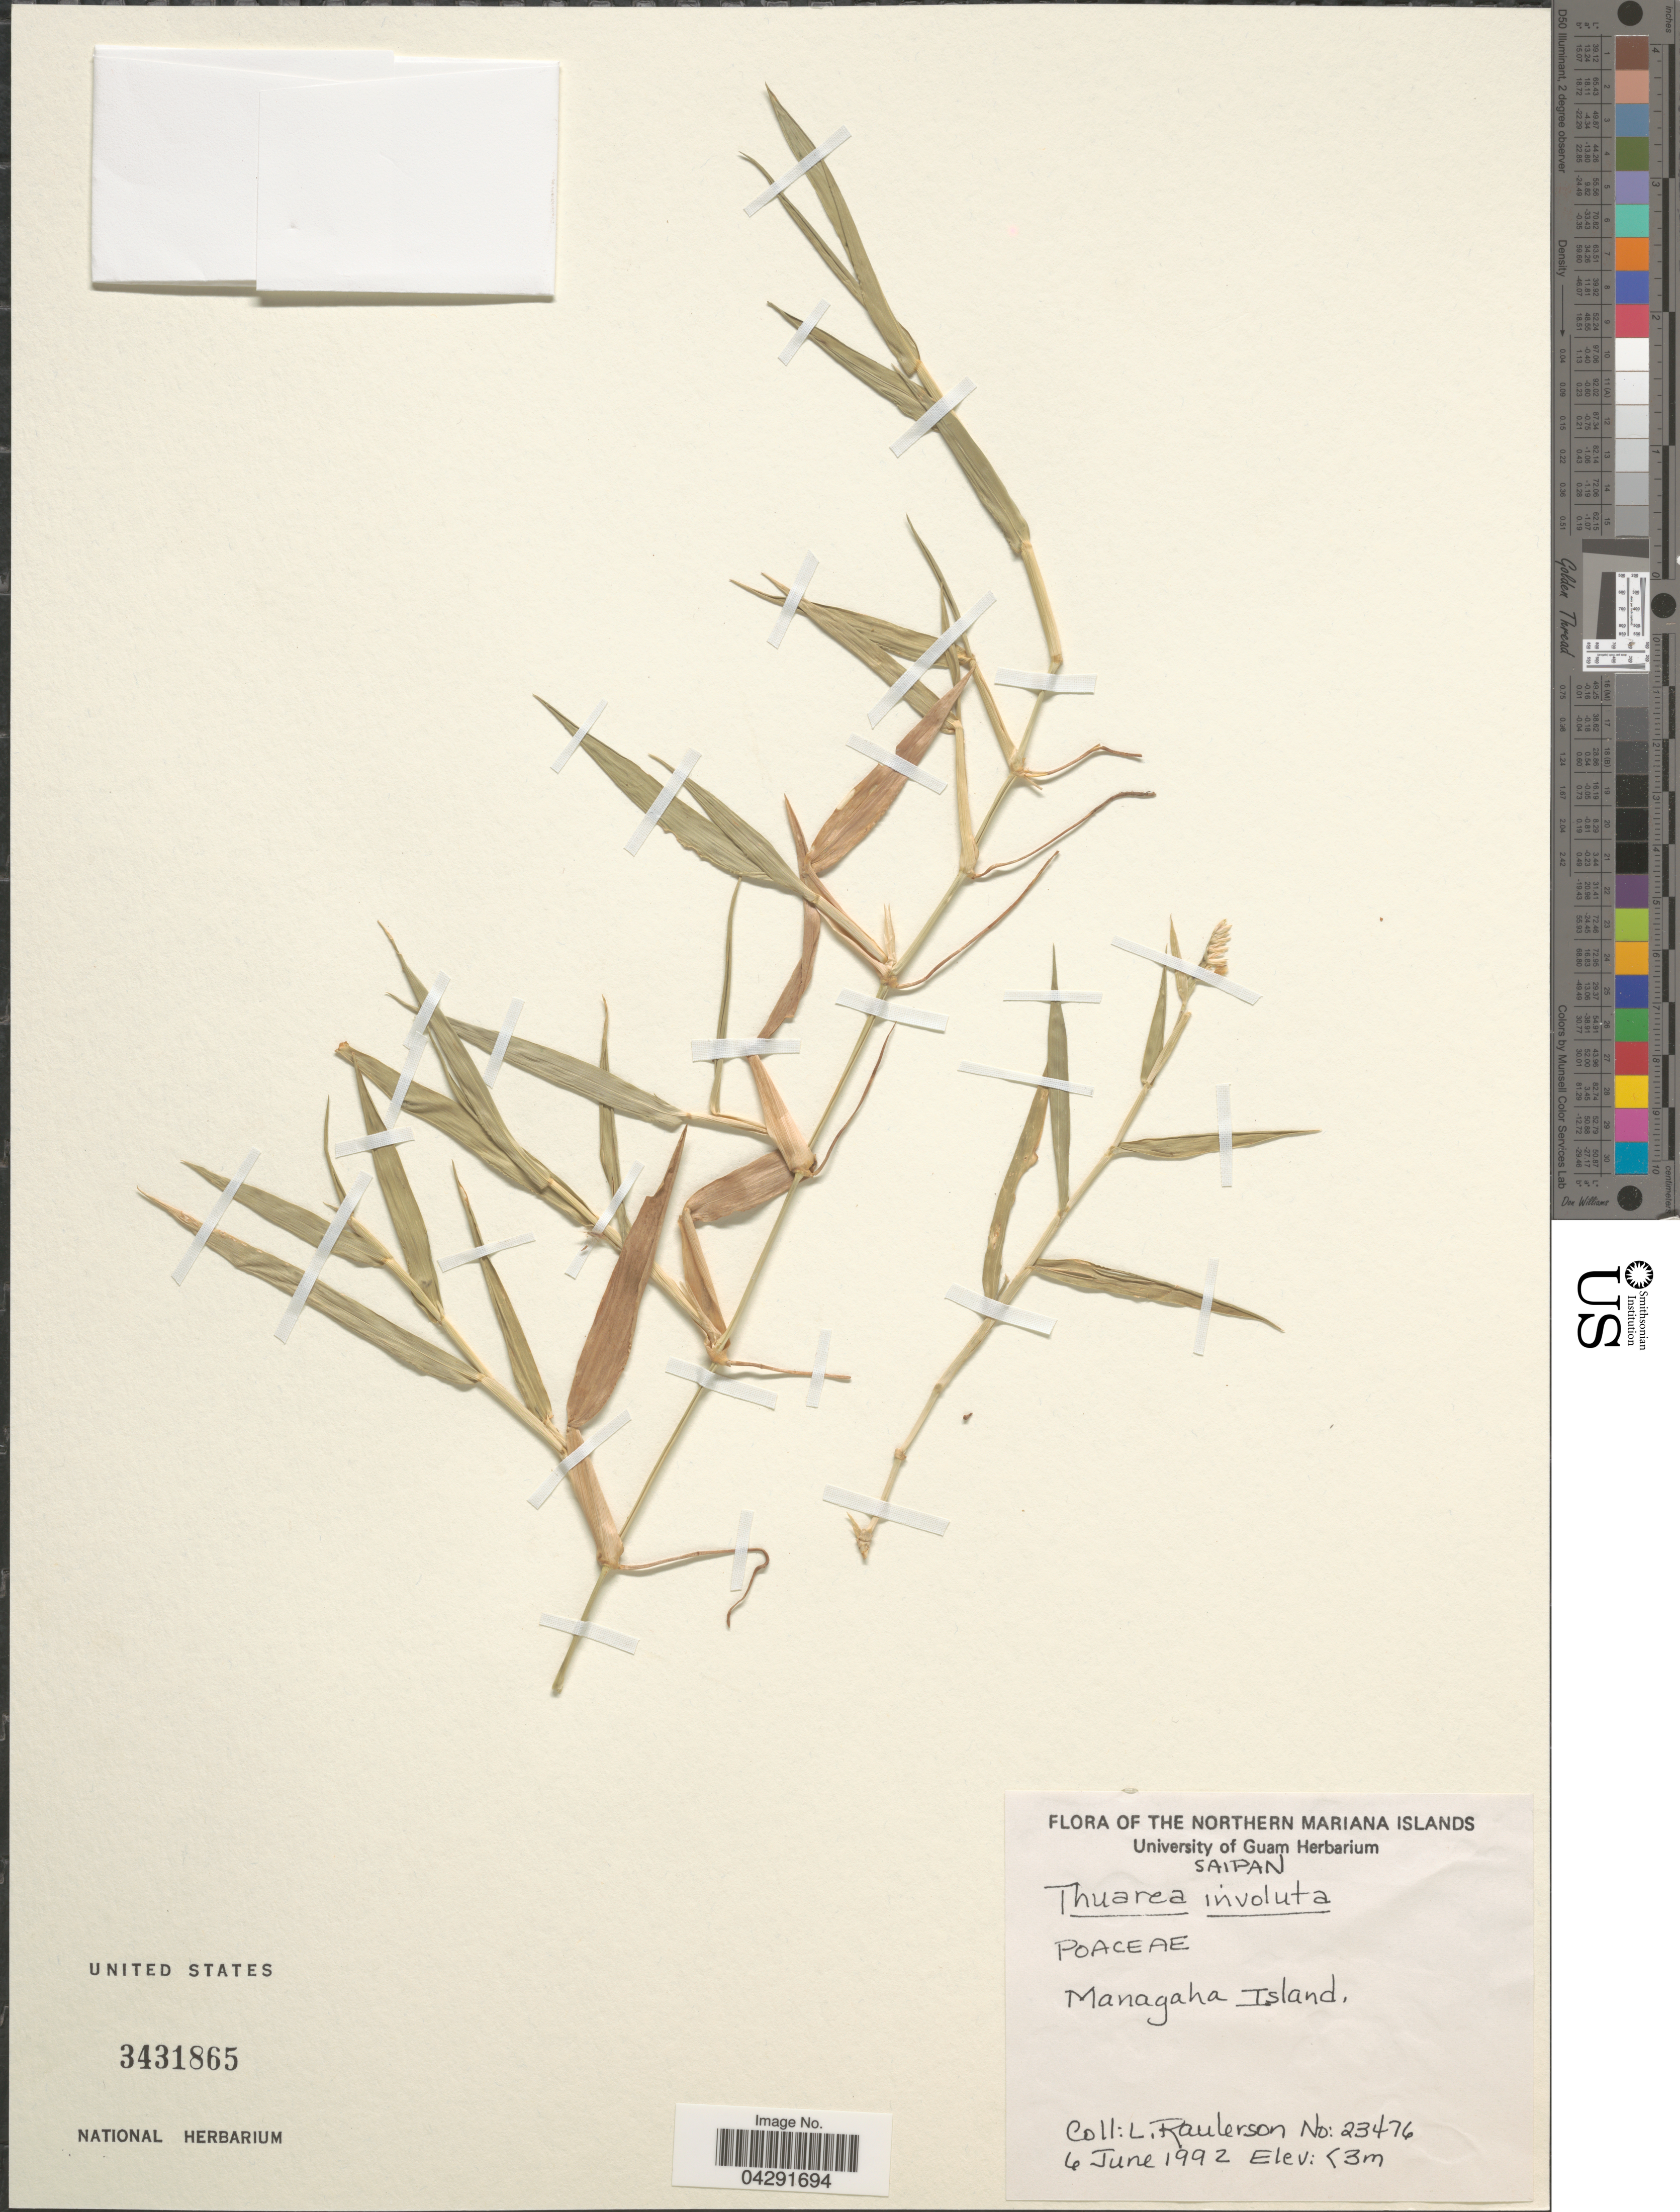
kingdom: Plantae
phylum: Tracheophyta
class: Liliopsida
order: Poales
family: Poaceae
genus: Thuarea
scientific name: Thuarea involuta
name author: (G. Forst.) R. Br. ex Sm.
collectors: L. Raulerson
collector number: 23476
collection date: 1992-06-06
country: Northern Mariana Islands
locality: Saipan. Managaha Island.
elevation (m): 3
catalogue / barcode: US 3431865